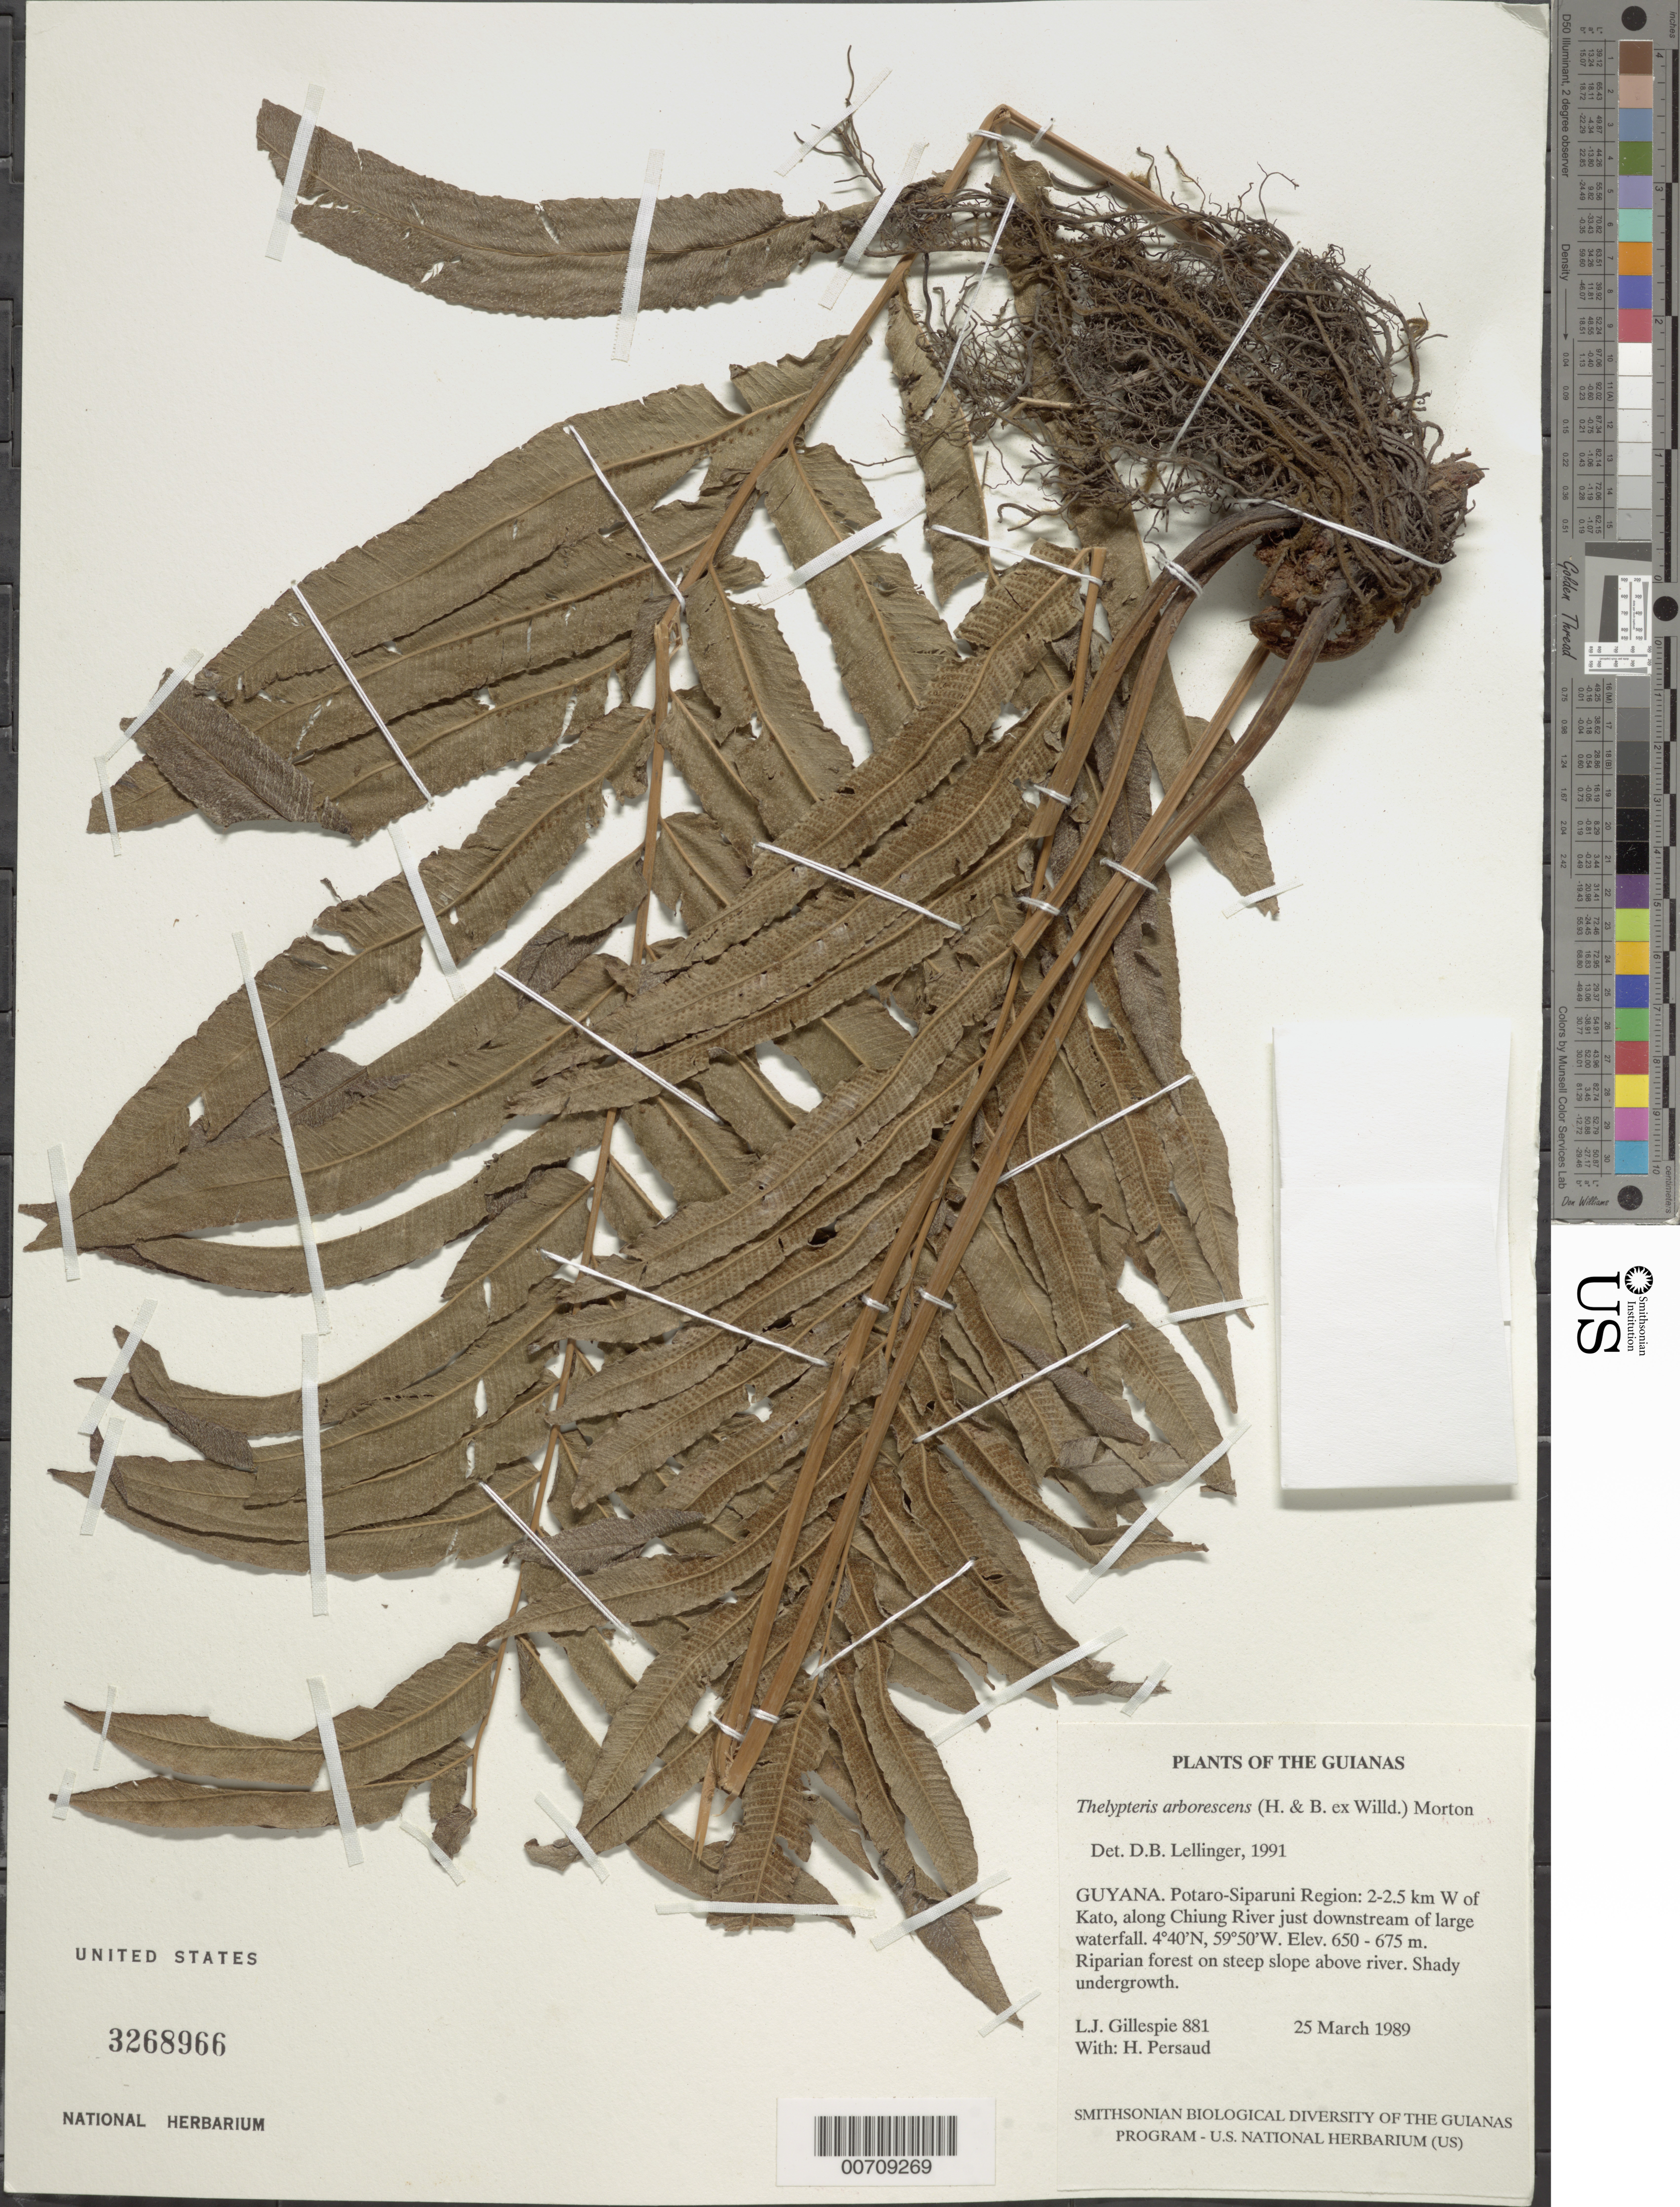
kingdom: Plantae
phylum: Tracheophyta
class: Polypodiopsida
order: Polypodiales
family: Thelypteridaceae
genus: Meniscium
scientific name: Meniscium arborescens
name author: Humb. & Bonpl. ex Willd.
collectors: L. J. Gillespie & H. Persaud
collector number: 881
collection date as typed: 25 March 1989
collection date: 1989-03-25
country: Guyana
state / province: Potaro-Siparuni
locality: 2-2.5 km W of Kato, along Chiung River just downstream of large waterfall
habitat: Riparian forest on steep slope above river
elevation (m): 650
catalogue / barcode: US 3268966